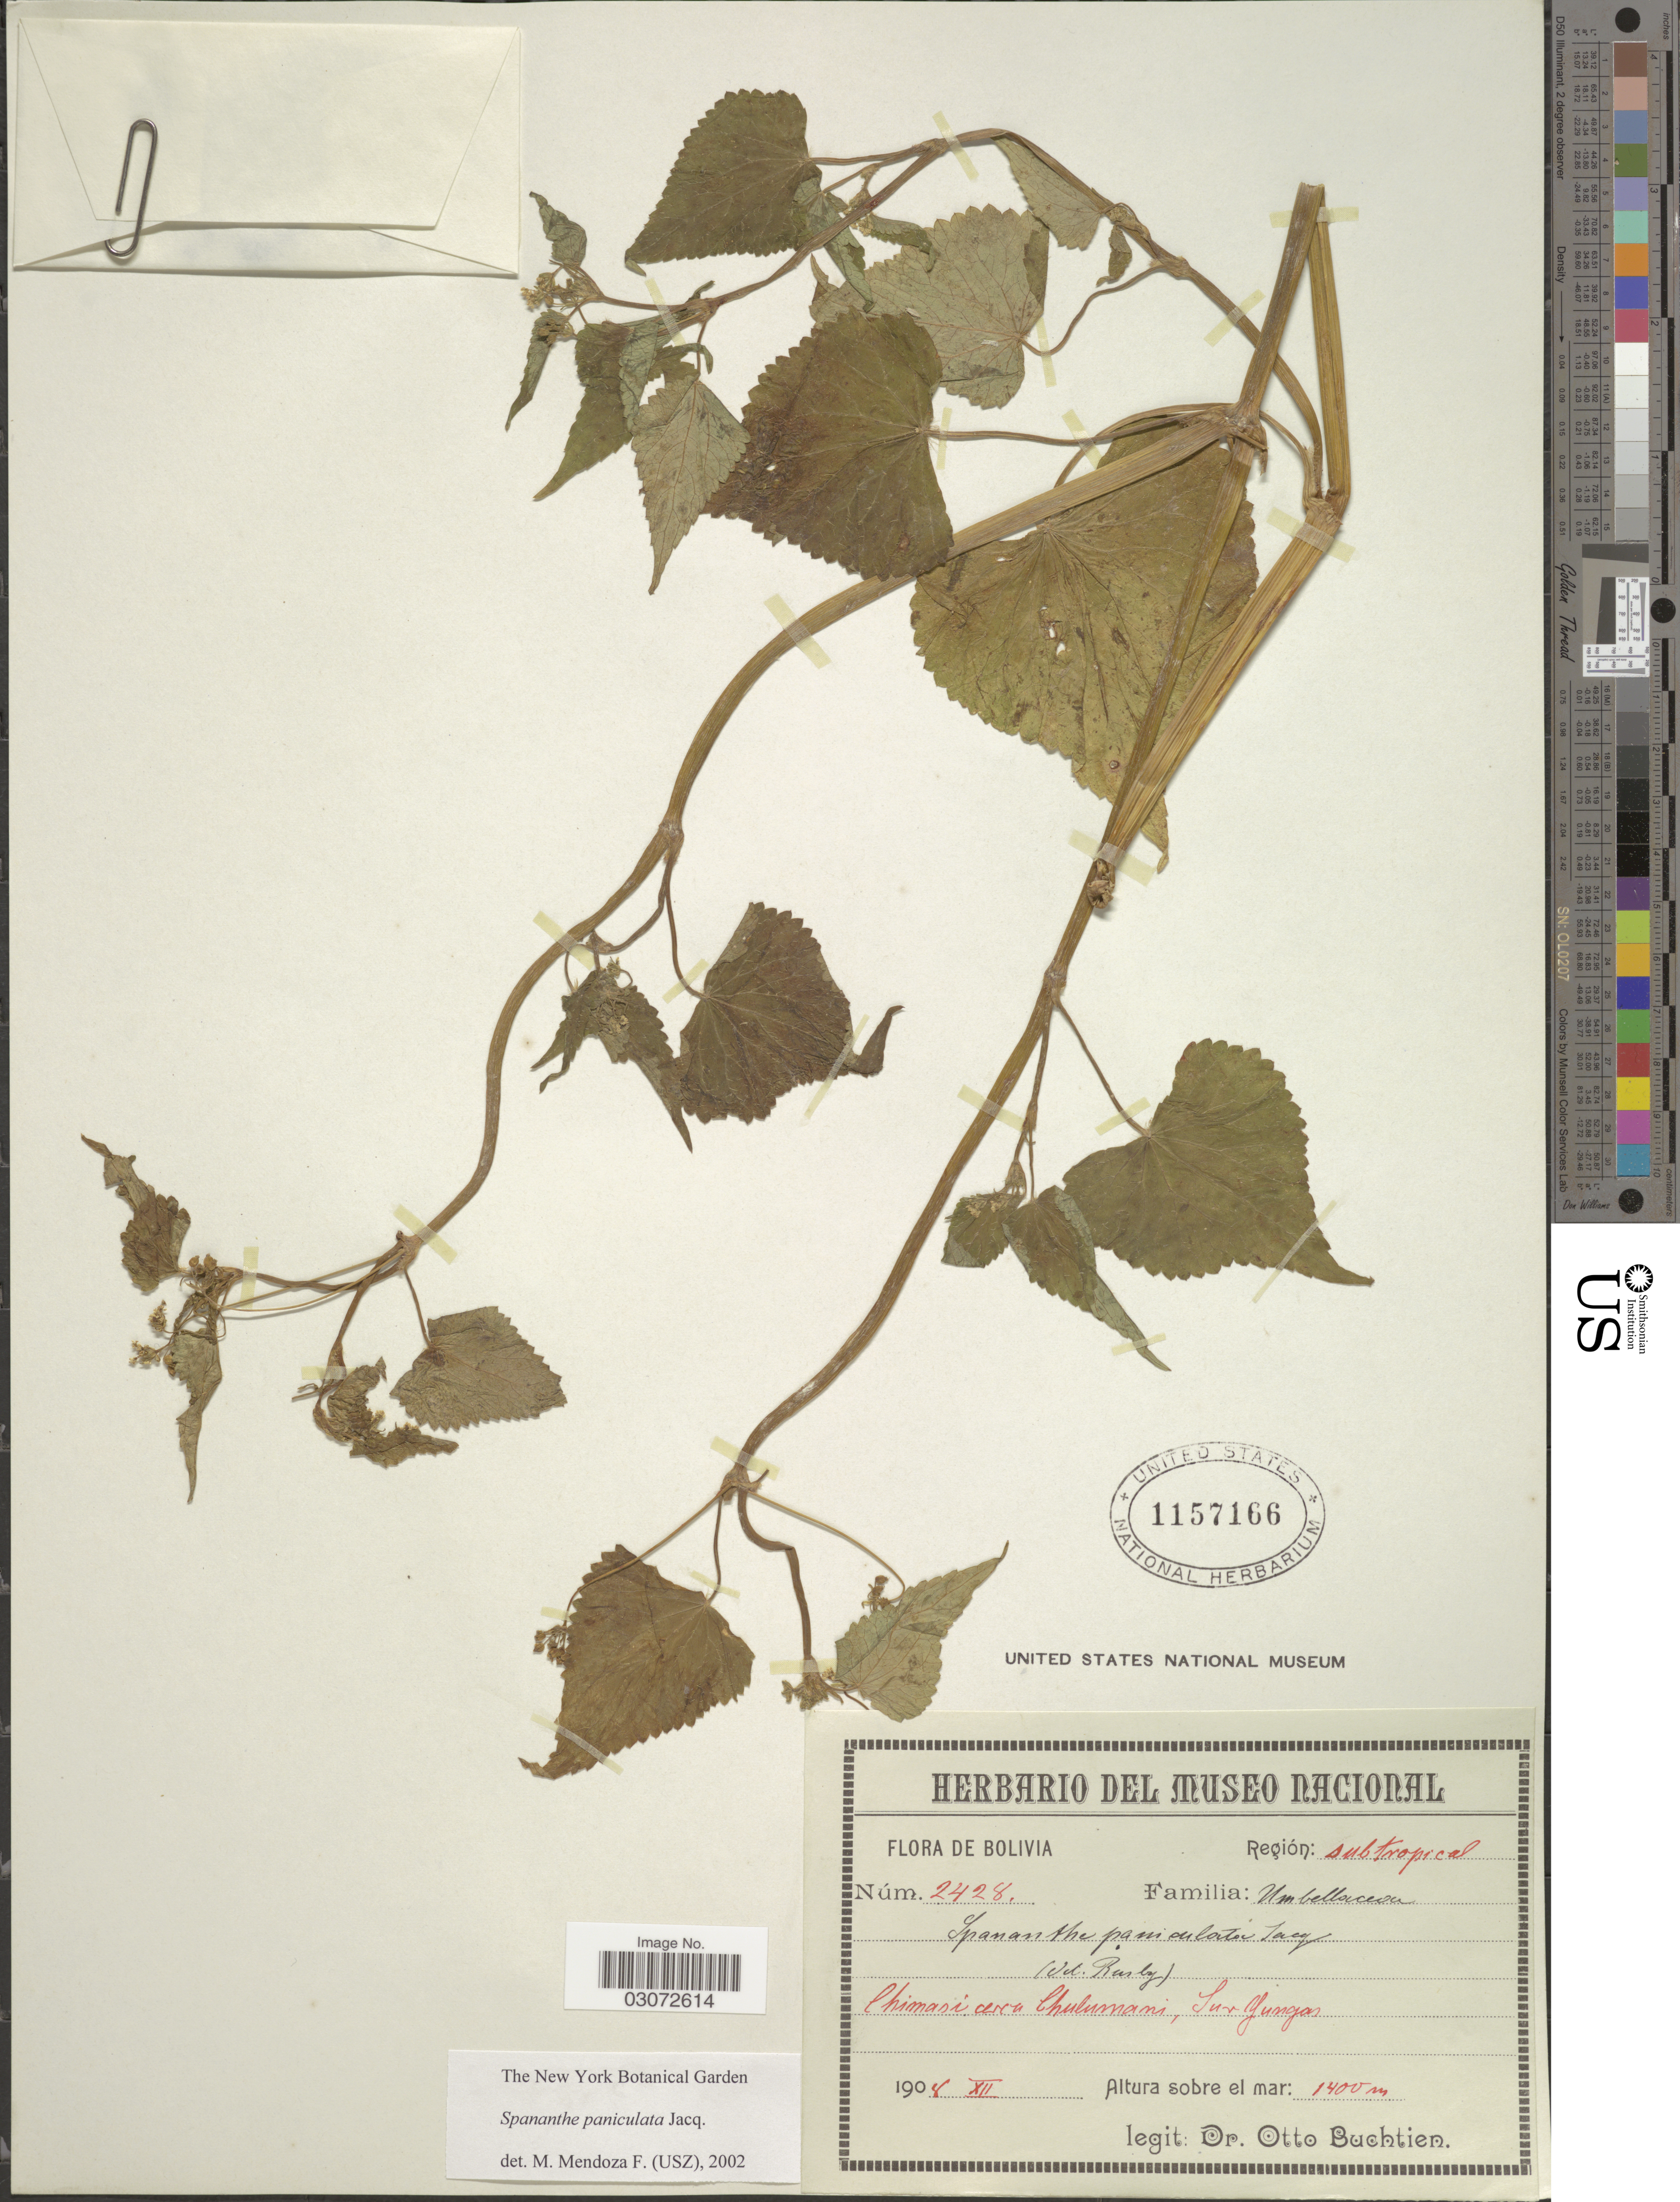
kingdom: Plantae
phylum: Tracheophyta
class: Magnoliopsida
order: Apiales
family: Apiaceae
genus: Spananthe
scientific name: Spananthe paniculata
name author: Jacq.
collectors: O. Buchtien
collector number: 2428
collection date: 1908-12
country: Bolivia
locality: Chimasi cerca Chulumani, Sur Yungas.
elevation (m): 1400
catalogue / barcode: US 1157166